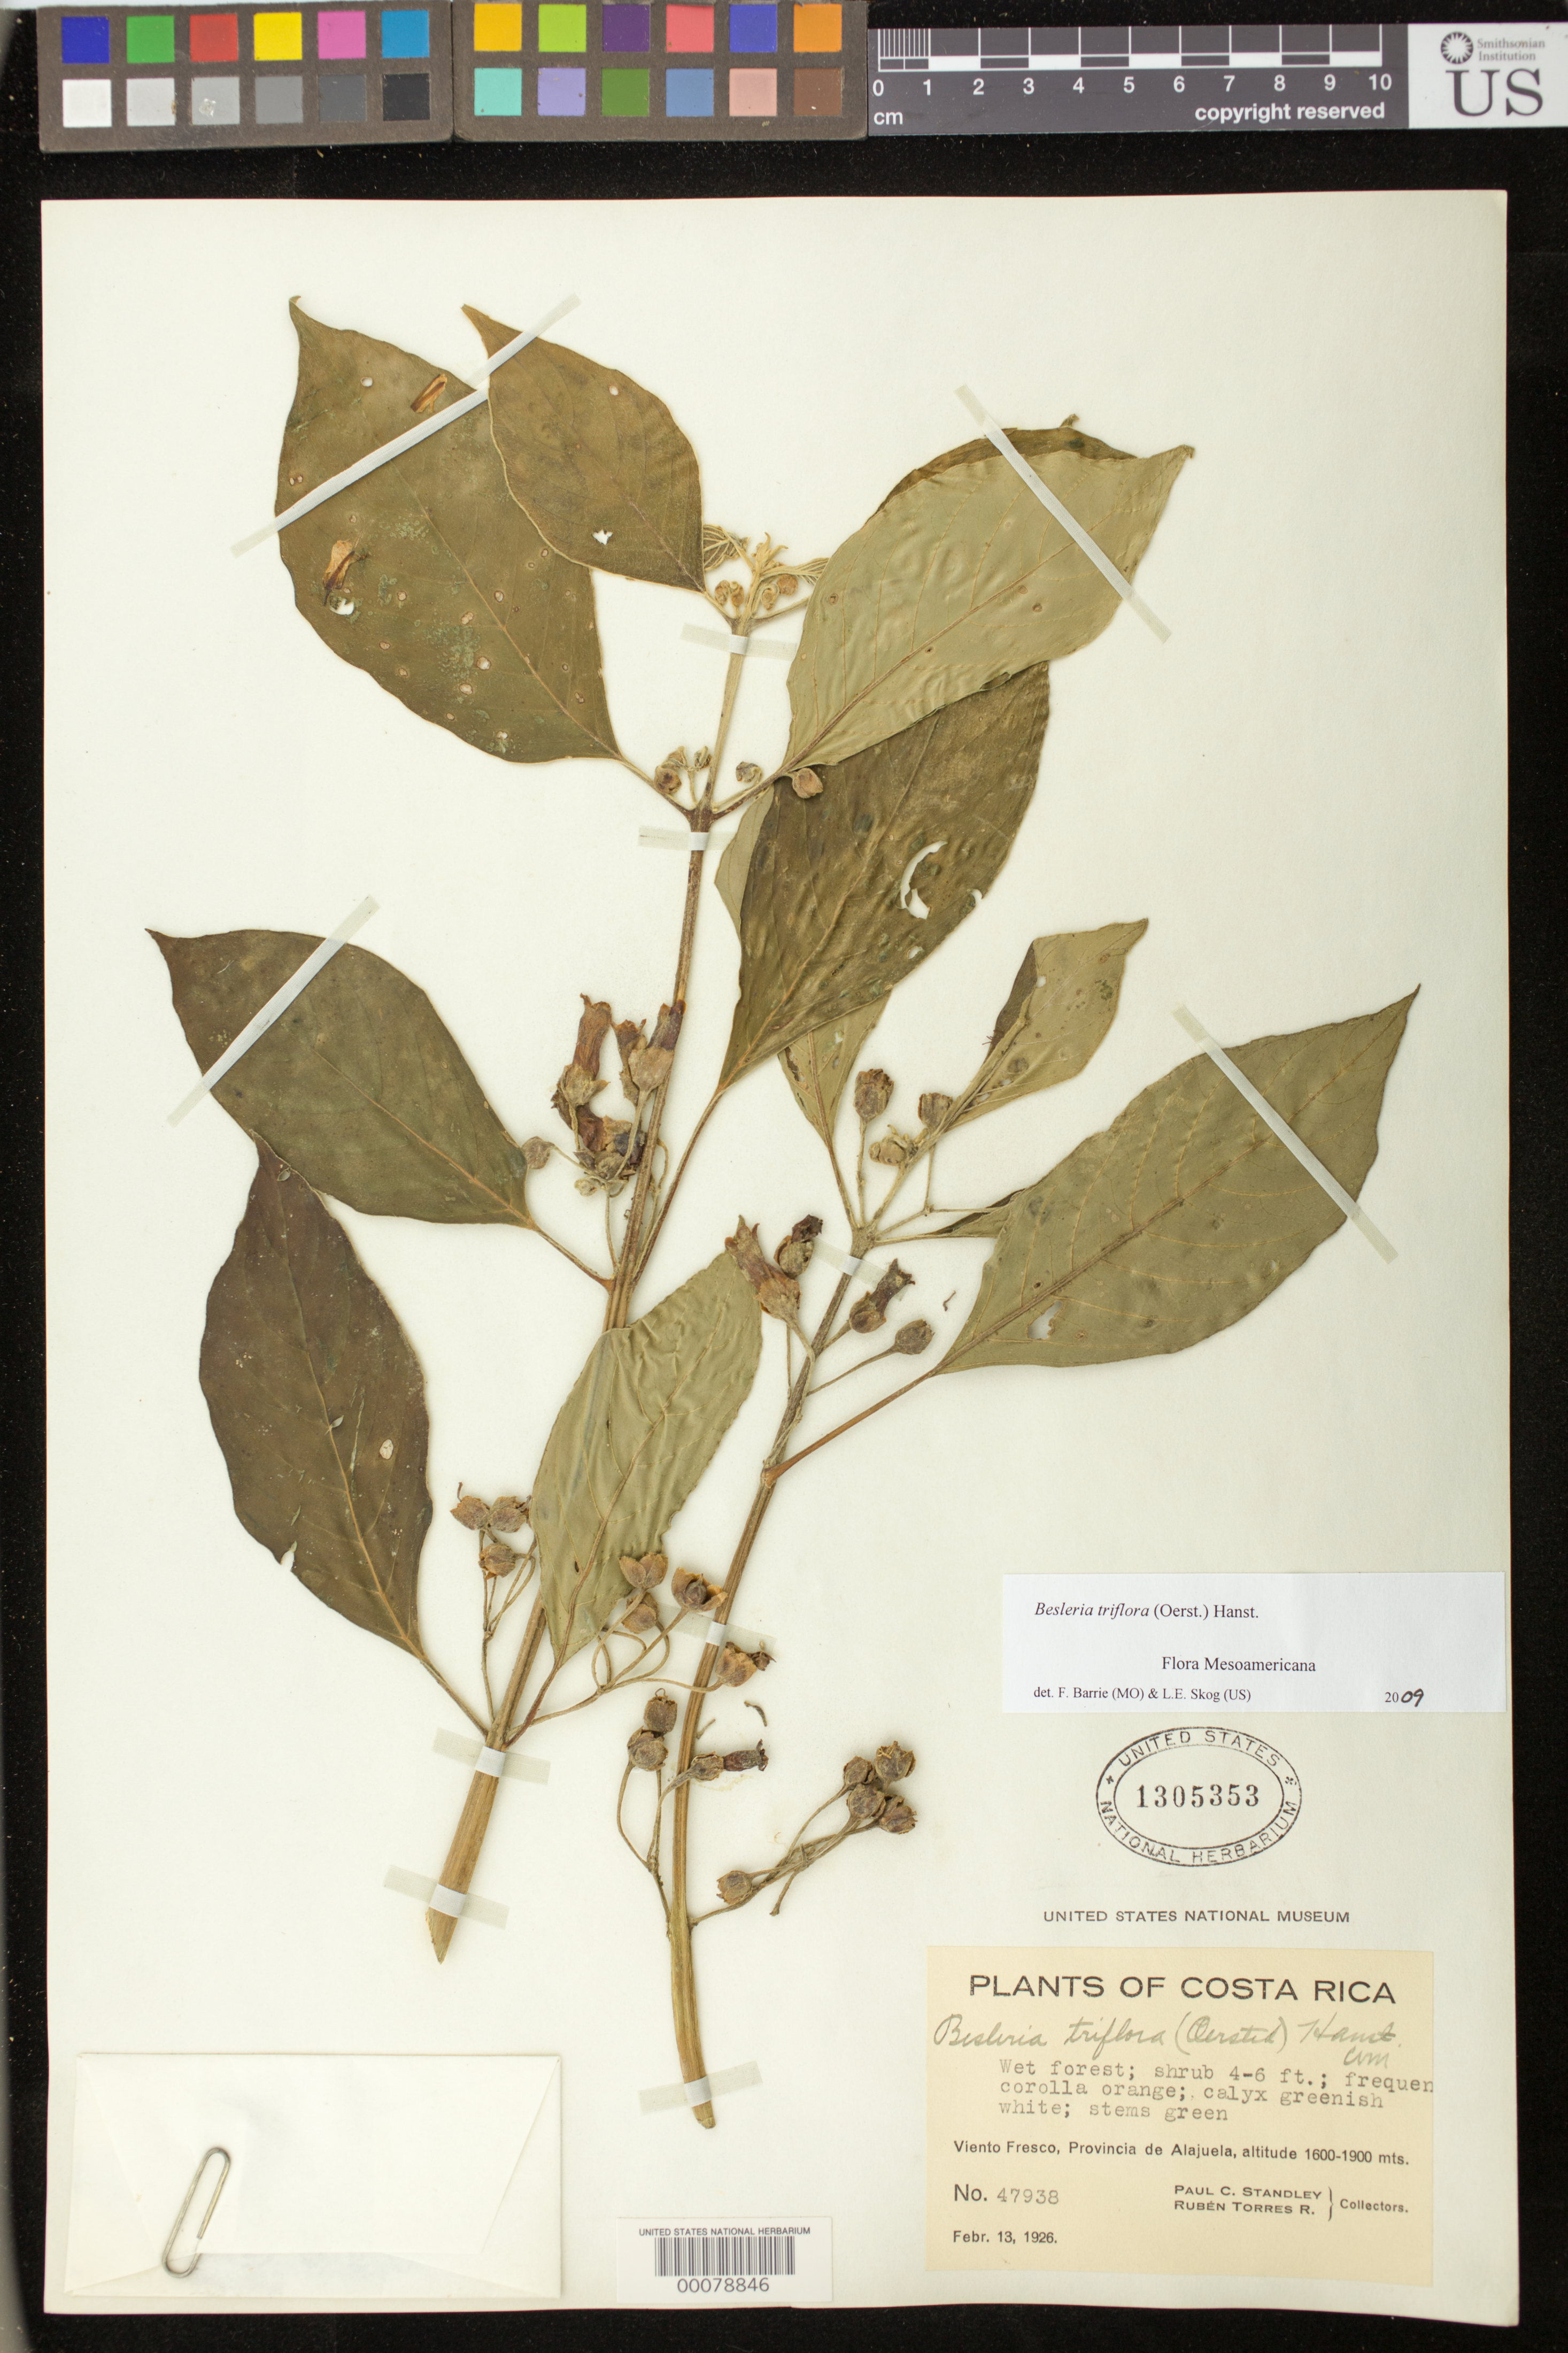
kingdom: Plantae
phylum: Tracheophyta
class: Magnoliopsida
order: Lamiales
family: Gesneriaceae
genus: Besleria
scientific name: Besleria triflora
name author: (Oerst.) Hanst.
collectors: P. C. Standley & R. Torres R.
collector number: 47938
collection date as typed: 13 Feb 1926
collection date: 1926-02-13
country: Costa Rica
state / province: Alajuela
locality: Viento Fresco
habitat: Wet forest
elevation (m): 1600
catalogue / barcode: US 1305353